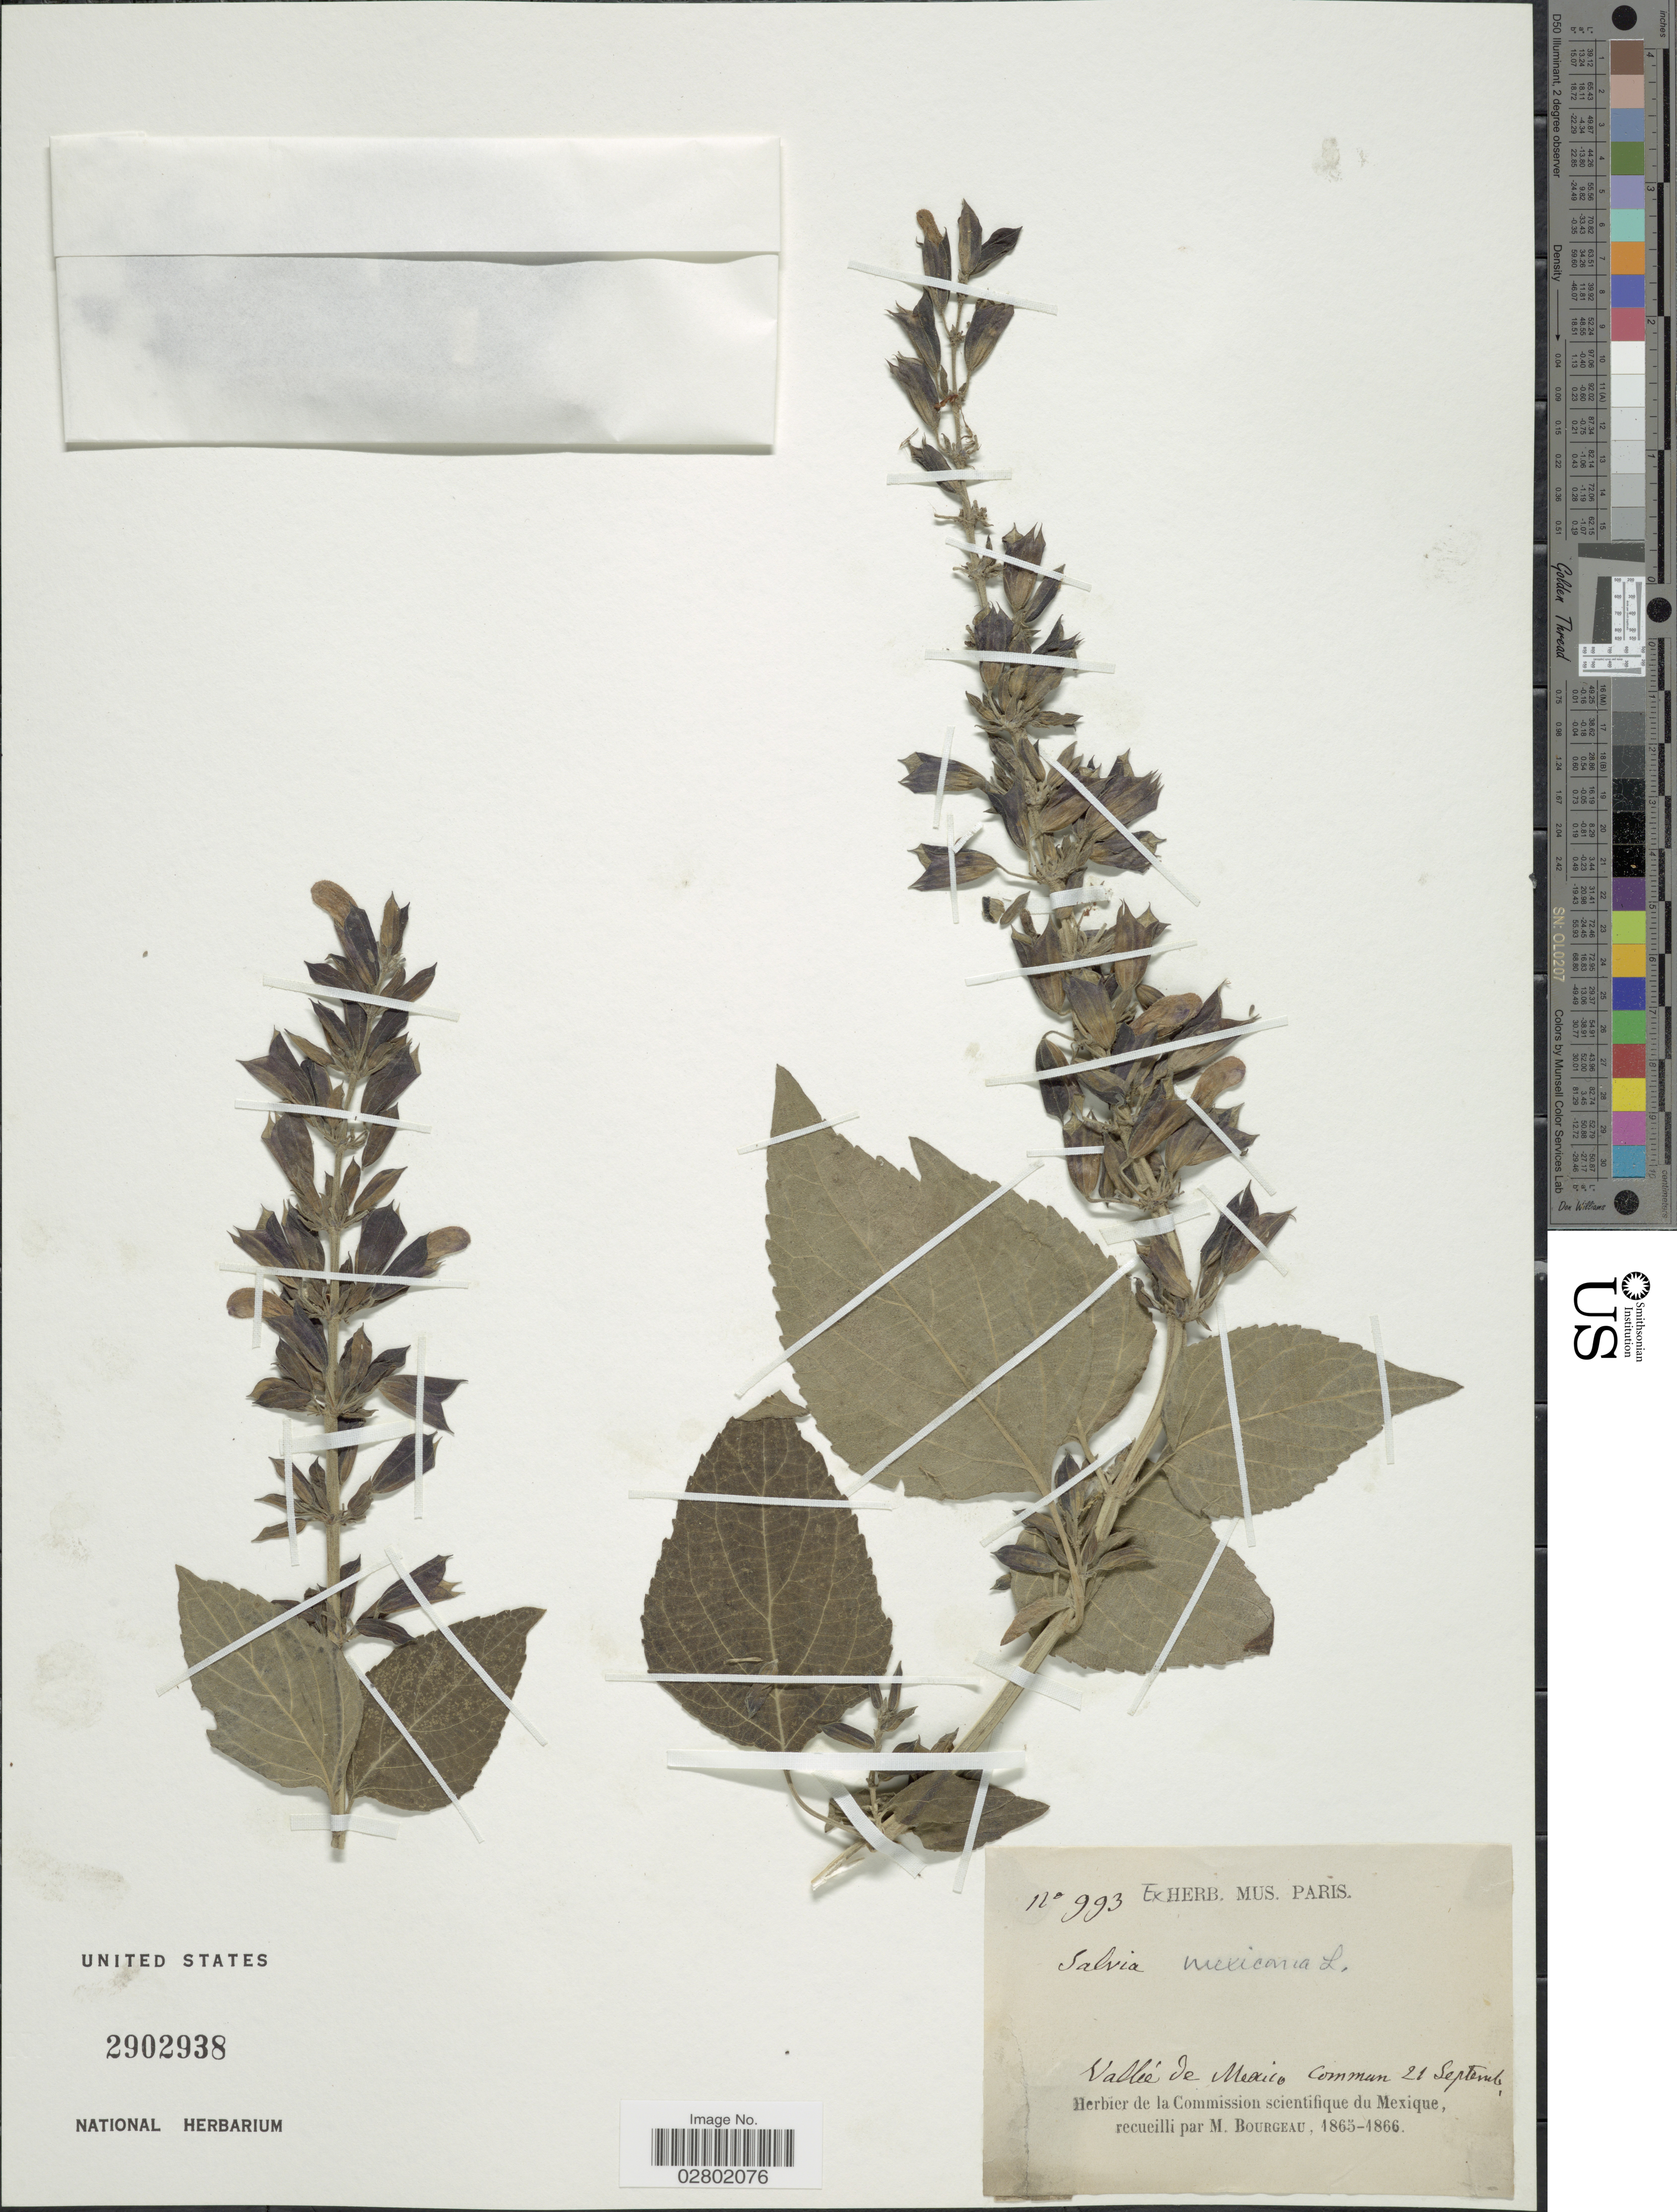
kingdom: Plantae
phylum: Tracheophyta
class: Magnoliopsida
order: Lamiales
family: Lamiaceae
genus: Salvia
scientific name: Salvia mexicana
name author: L.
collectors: M. Bourgeau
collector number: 993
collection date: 1865/1866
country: Mexico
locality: Vallée de Mexico.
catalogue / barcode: US 2902938